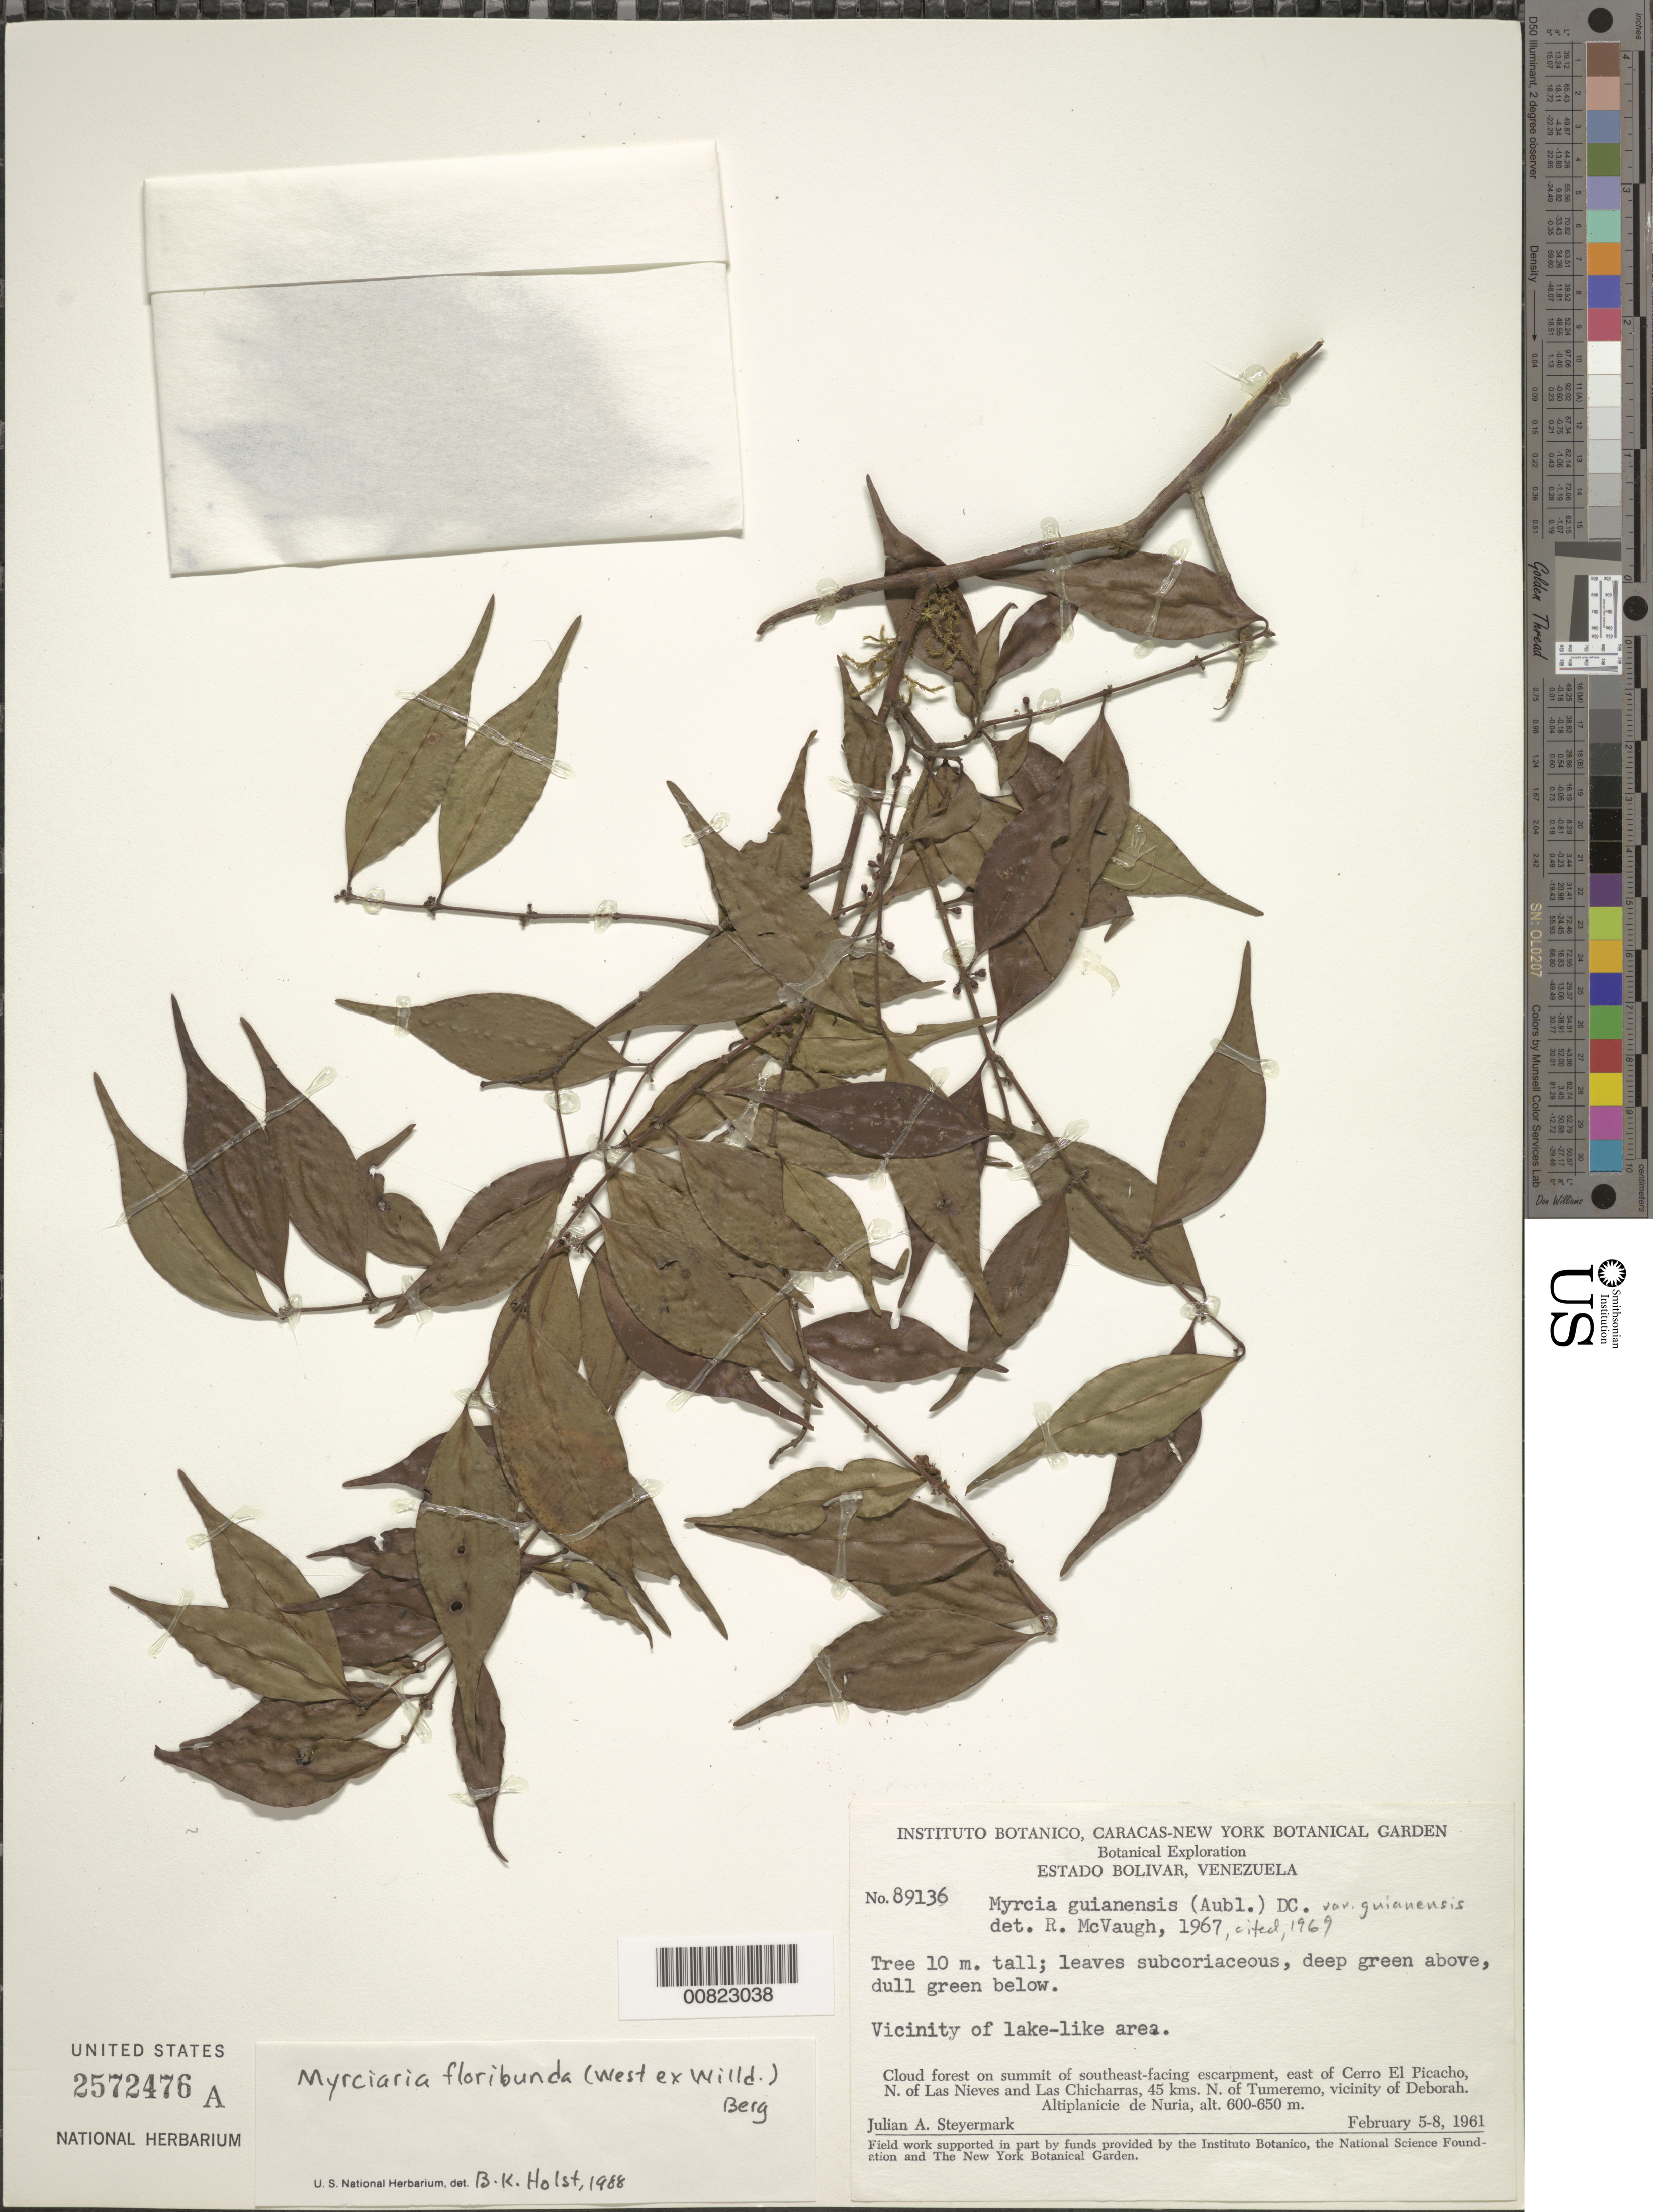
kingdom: Plantae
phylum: Tracheophyta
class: Magnoliopsida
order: Myrtales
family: Myrtaceae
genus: Myrciaria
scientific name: Myrciaria floribunda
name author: (H. West ex Willd.) O. Berg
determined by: Holst, Bruce K.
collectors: J. Steyermark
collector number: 89136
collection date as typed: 5-Feb-61 to 8-Feb-61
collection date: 1961-02-05/1961-02-08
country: Venezuela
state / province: Bolívar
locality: Cerro El Picacho, E of, N of Las Nieves & Las Chicharras, 45 km N of Tumeremo; vic of Deborah; Altiplanicie de Nuria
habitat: Lake-like area. Cloud forest on summit of SE-facing escarpment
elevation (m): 600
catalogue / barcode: US 2572476A